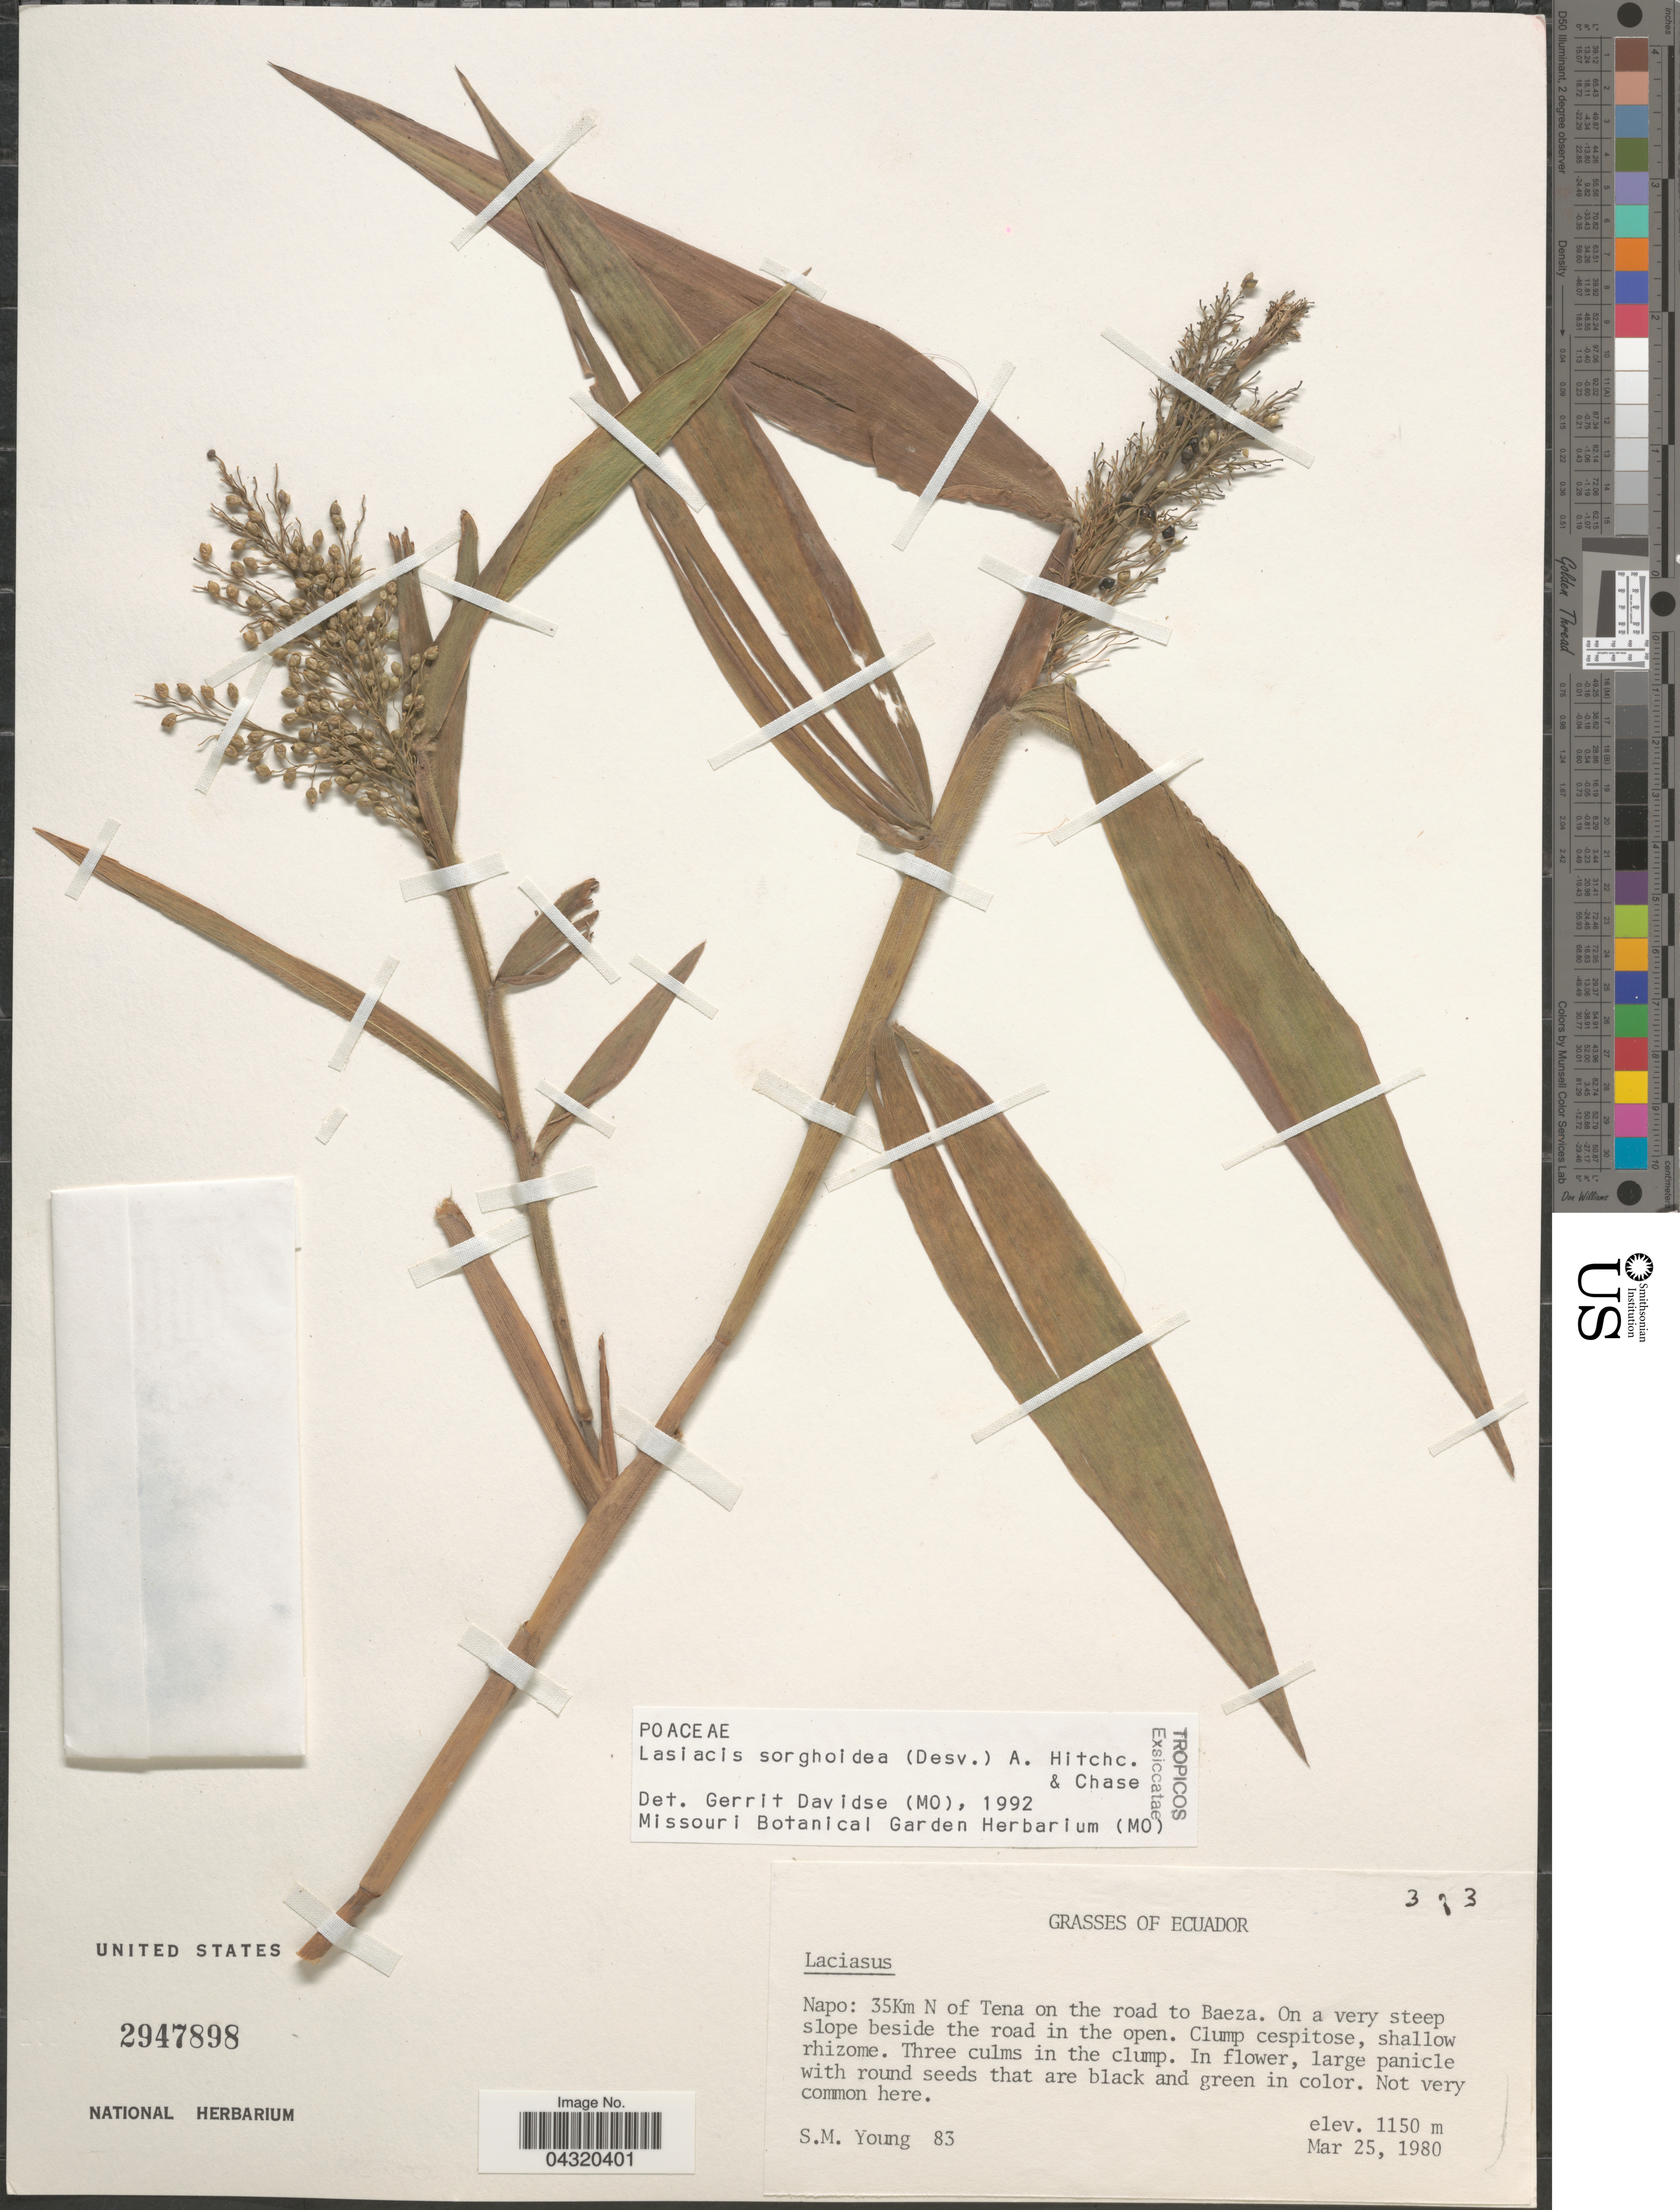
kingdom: Plantae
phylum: Tracheophyta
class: Liliopsida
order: Poales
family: Poaceae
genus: Lasiacis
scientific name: Lasiacis sorghoidea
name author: (Desv. ex Ham.) Hitchc. & Chase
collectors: S. Young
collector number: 83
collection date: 1980-03-25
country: Ecuador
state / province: Napo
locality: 35Km N of Tena on the road to Baeza. On a very steep slope beside the road in the open.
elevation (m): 1150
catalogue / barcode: US 2947898